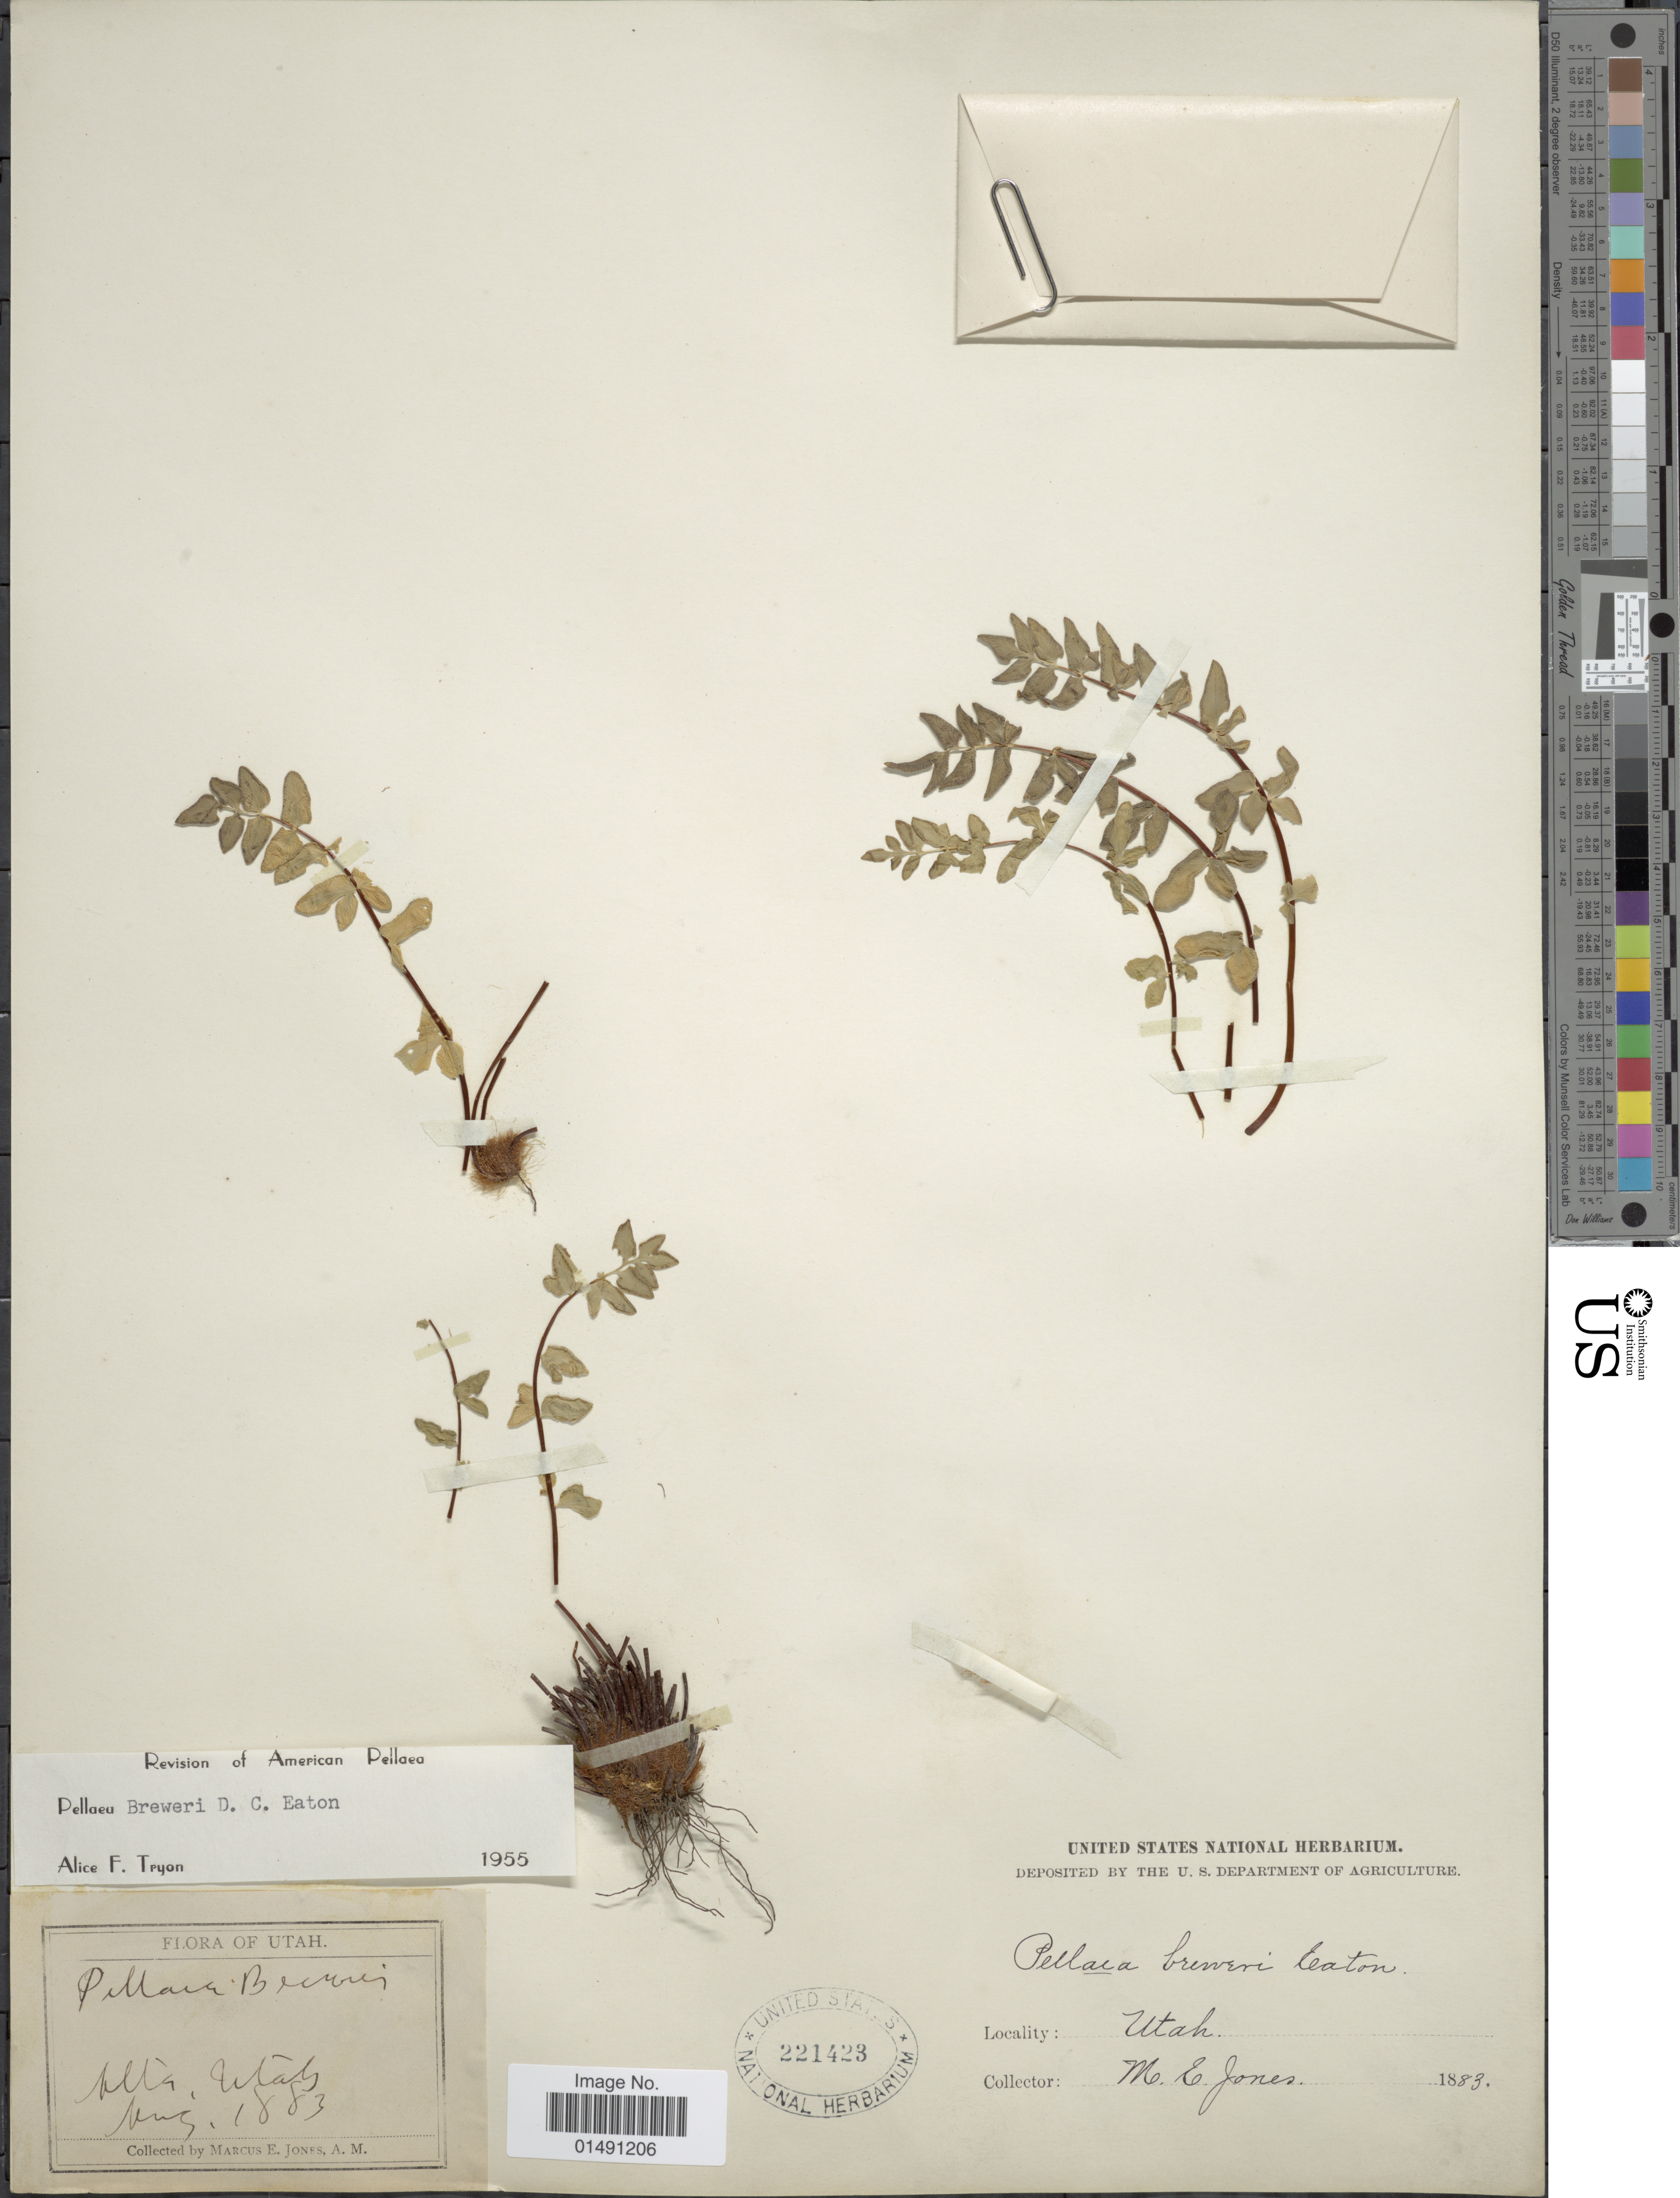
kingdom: Plantae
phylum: Tracheophyta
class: Polypodiopsida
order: Polypodiales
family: Pteridaceae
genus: Pellaea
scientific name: Pellaea breweri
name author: D.C. Eaton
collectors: M. E. Jones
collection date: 1883-05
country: United States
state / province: Utah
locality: Alta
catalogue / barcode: US 221423